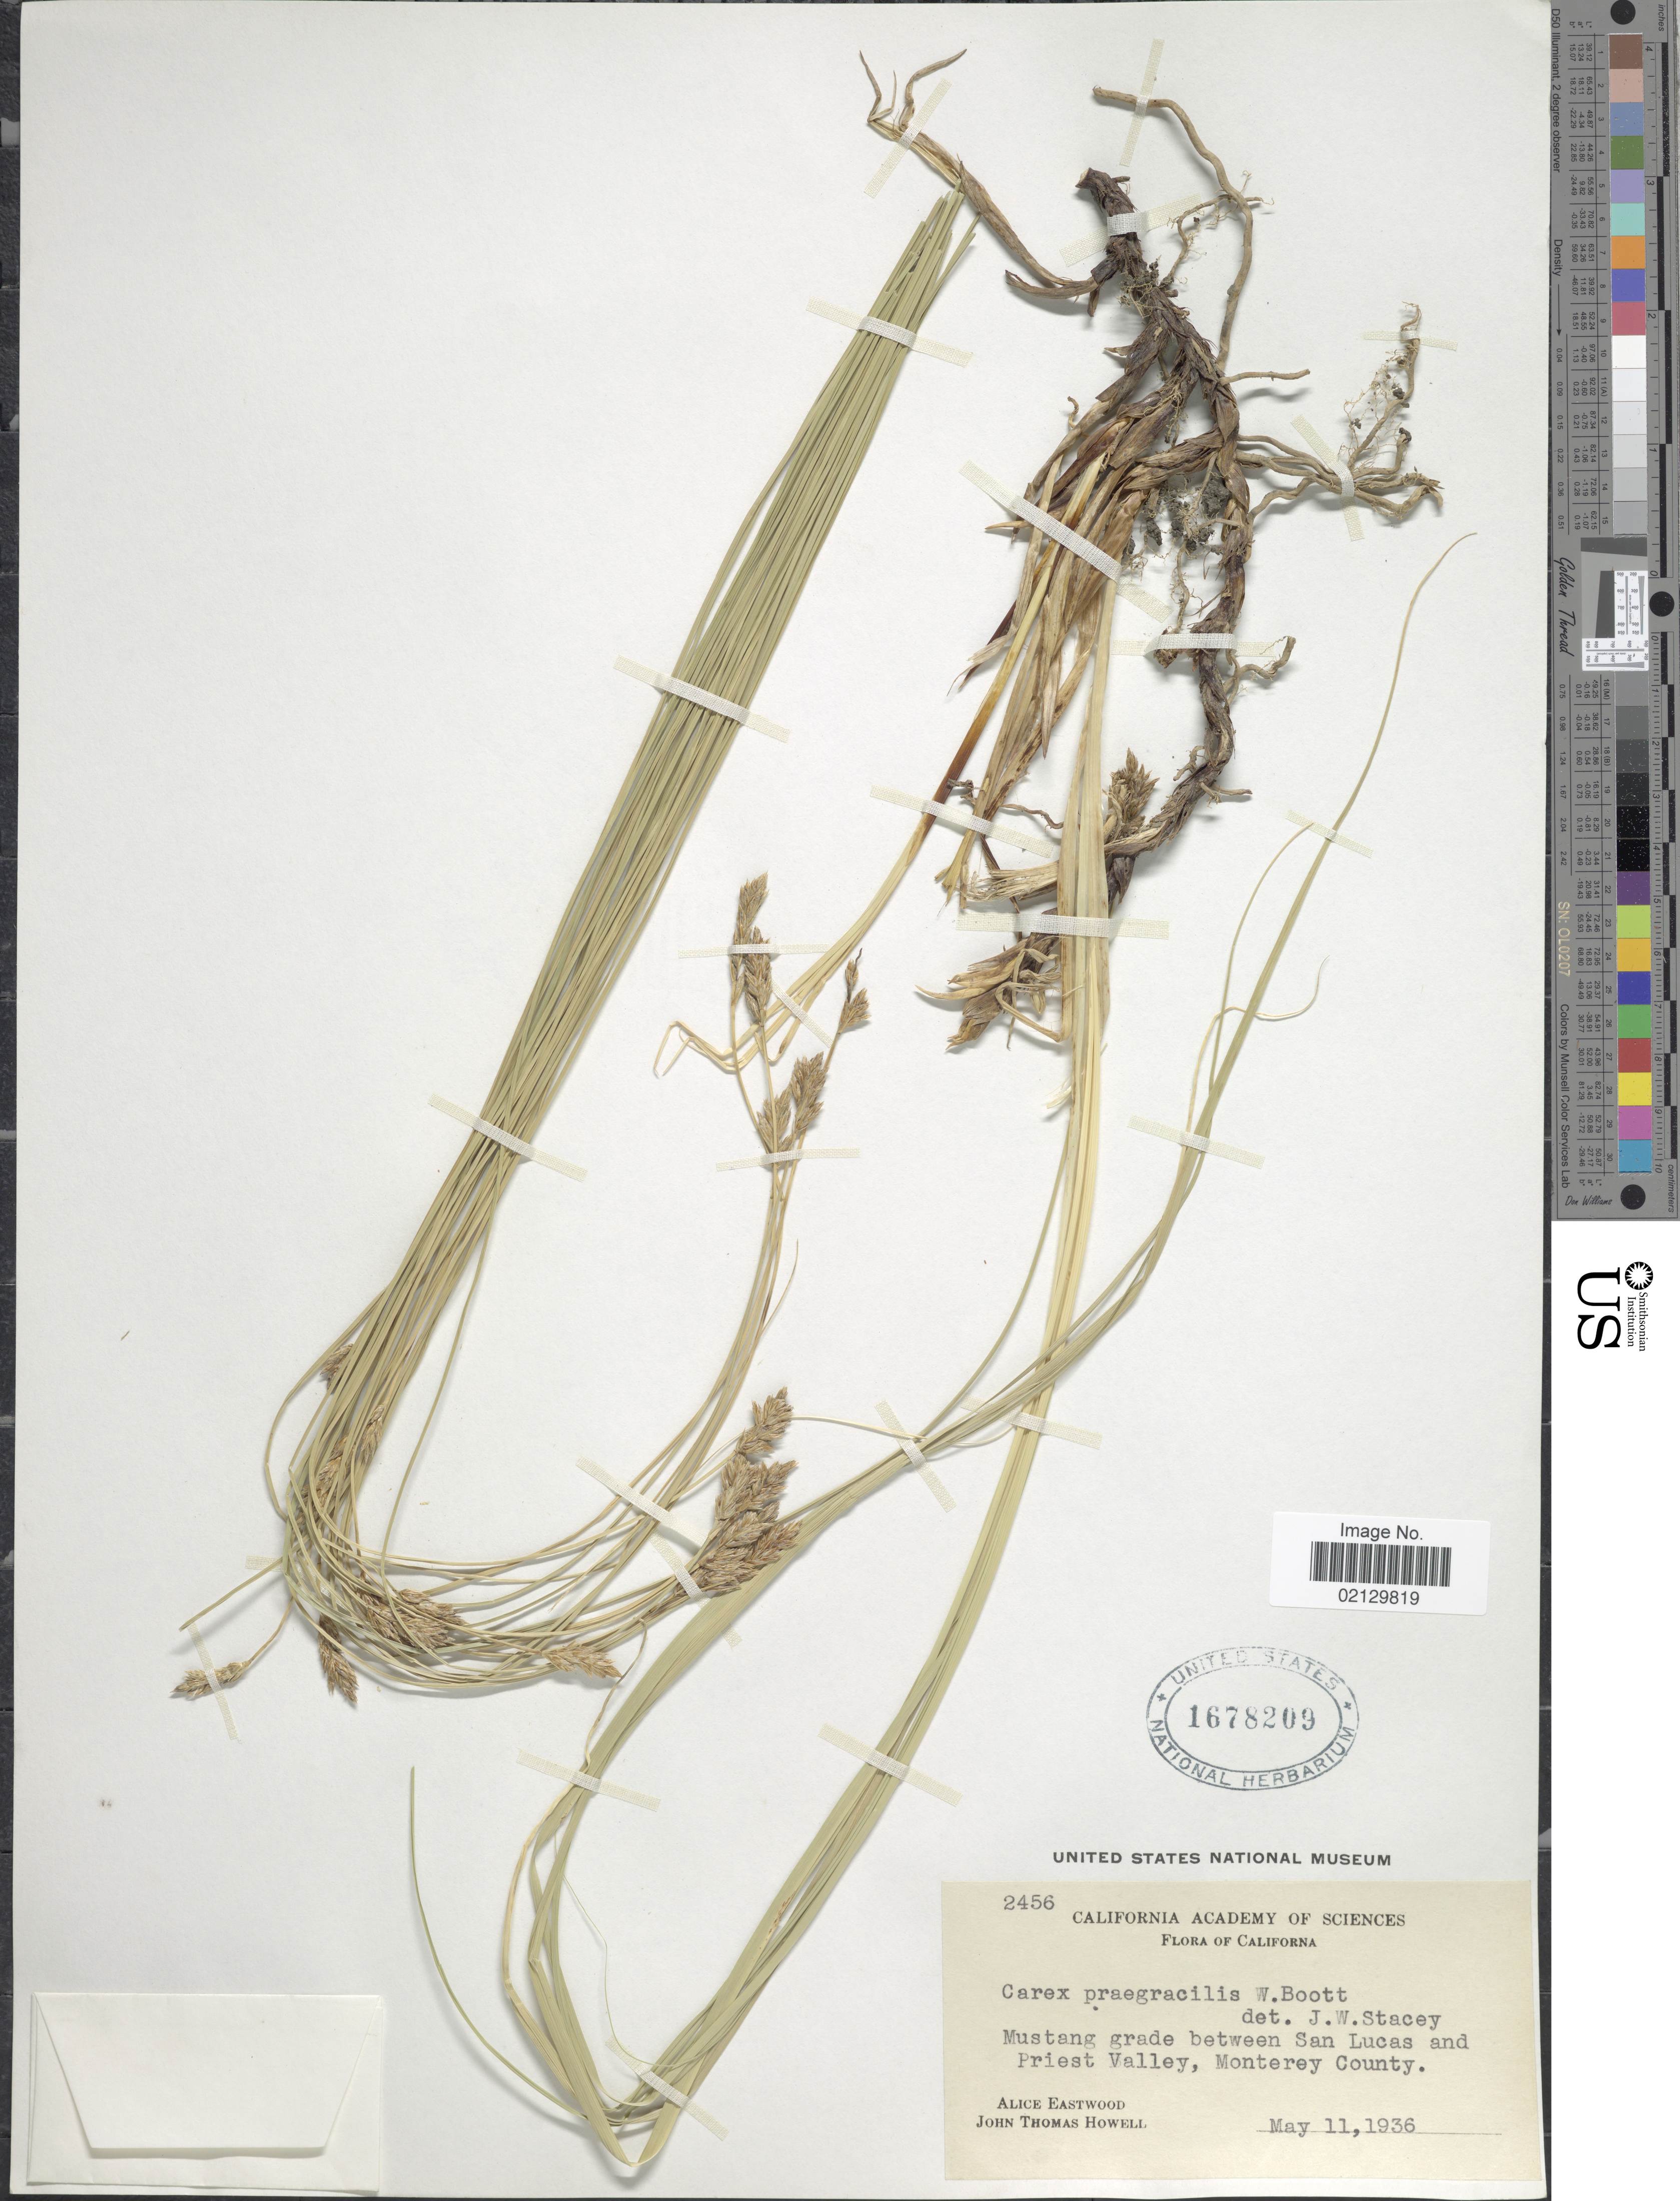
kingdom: Plantae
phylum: Tracheophyta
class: Liliopsida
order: Poales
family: Cyperaceae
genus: Carex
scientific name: Carex praegracilis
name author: W. Boott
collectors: A. Eastwood & J. T. Howell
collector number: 2456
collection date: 1936-05-11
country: United States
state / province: California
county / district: Monterey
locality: Mustang grade between San Lucas and Priest Valley, Monetery County.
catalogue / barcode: US 1678209